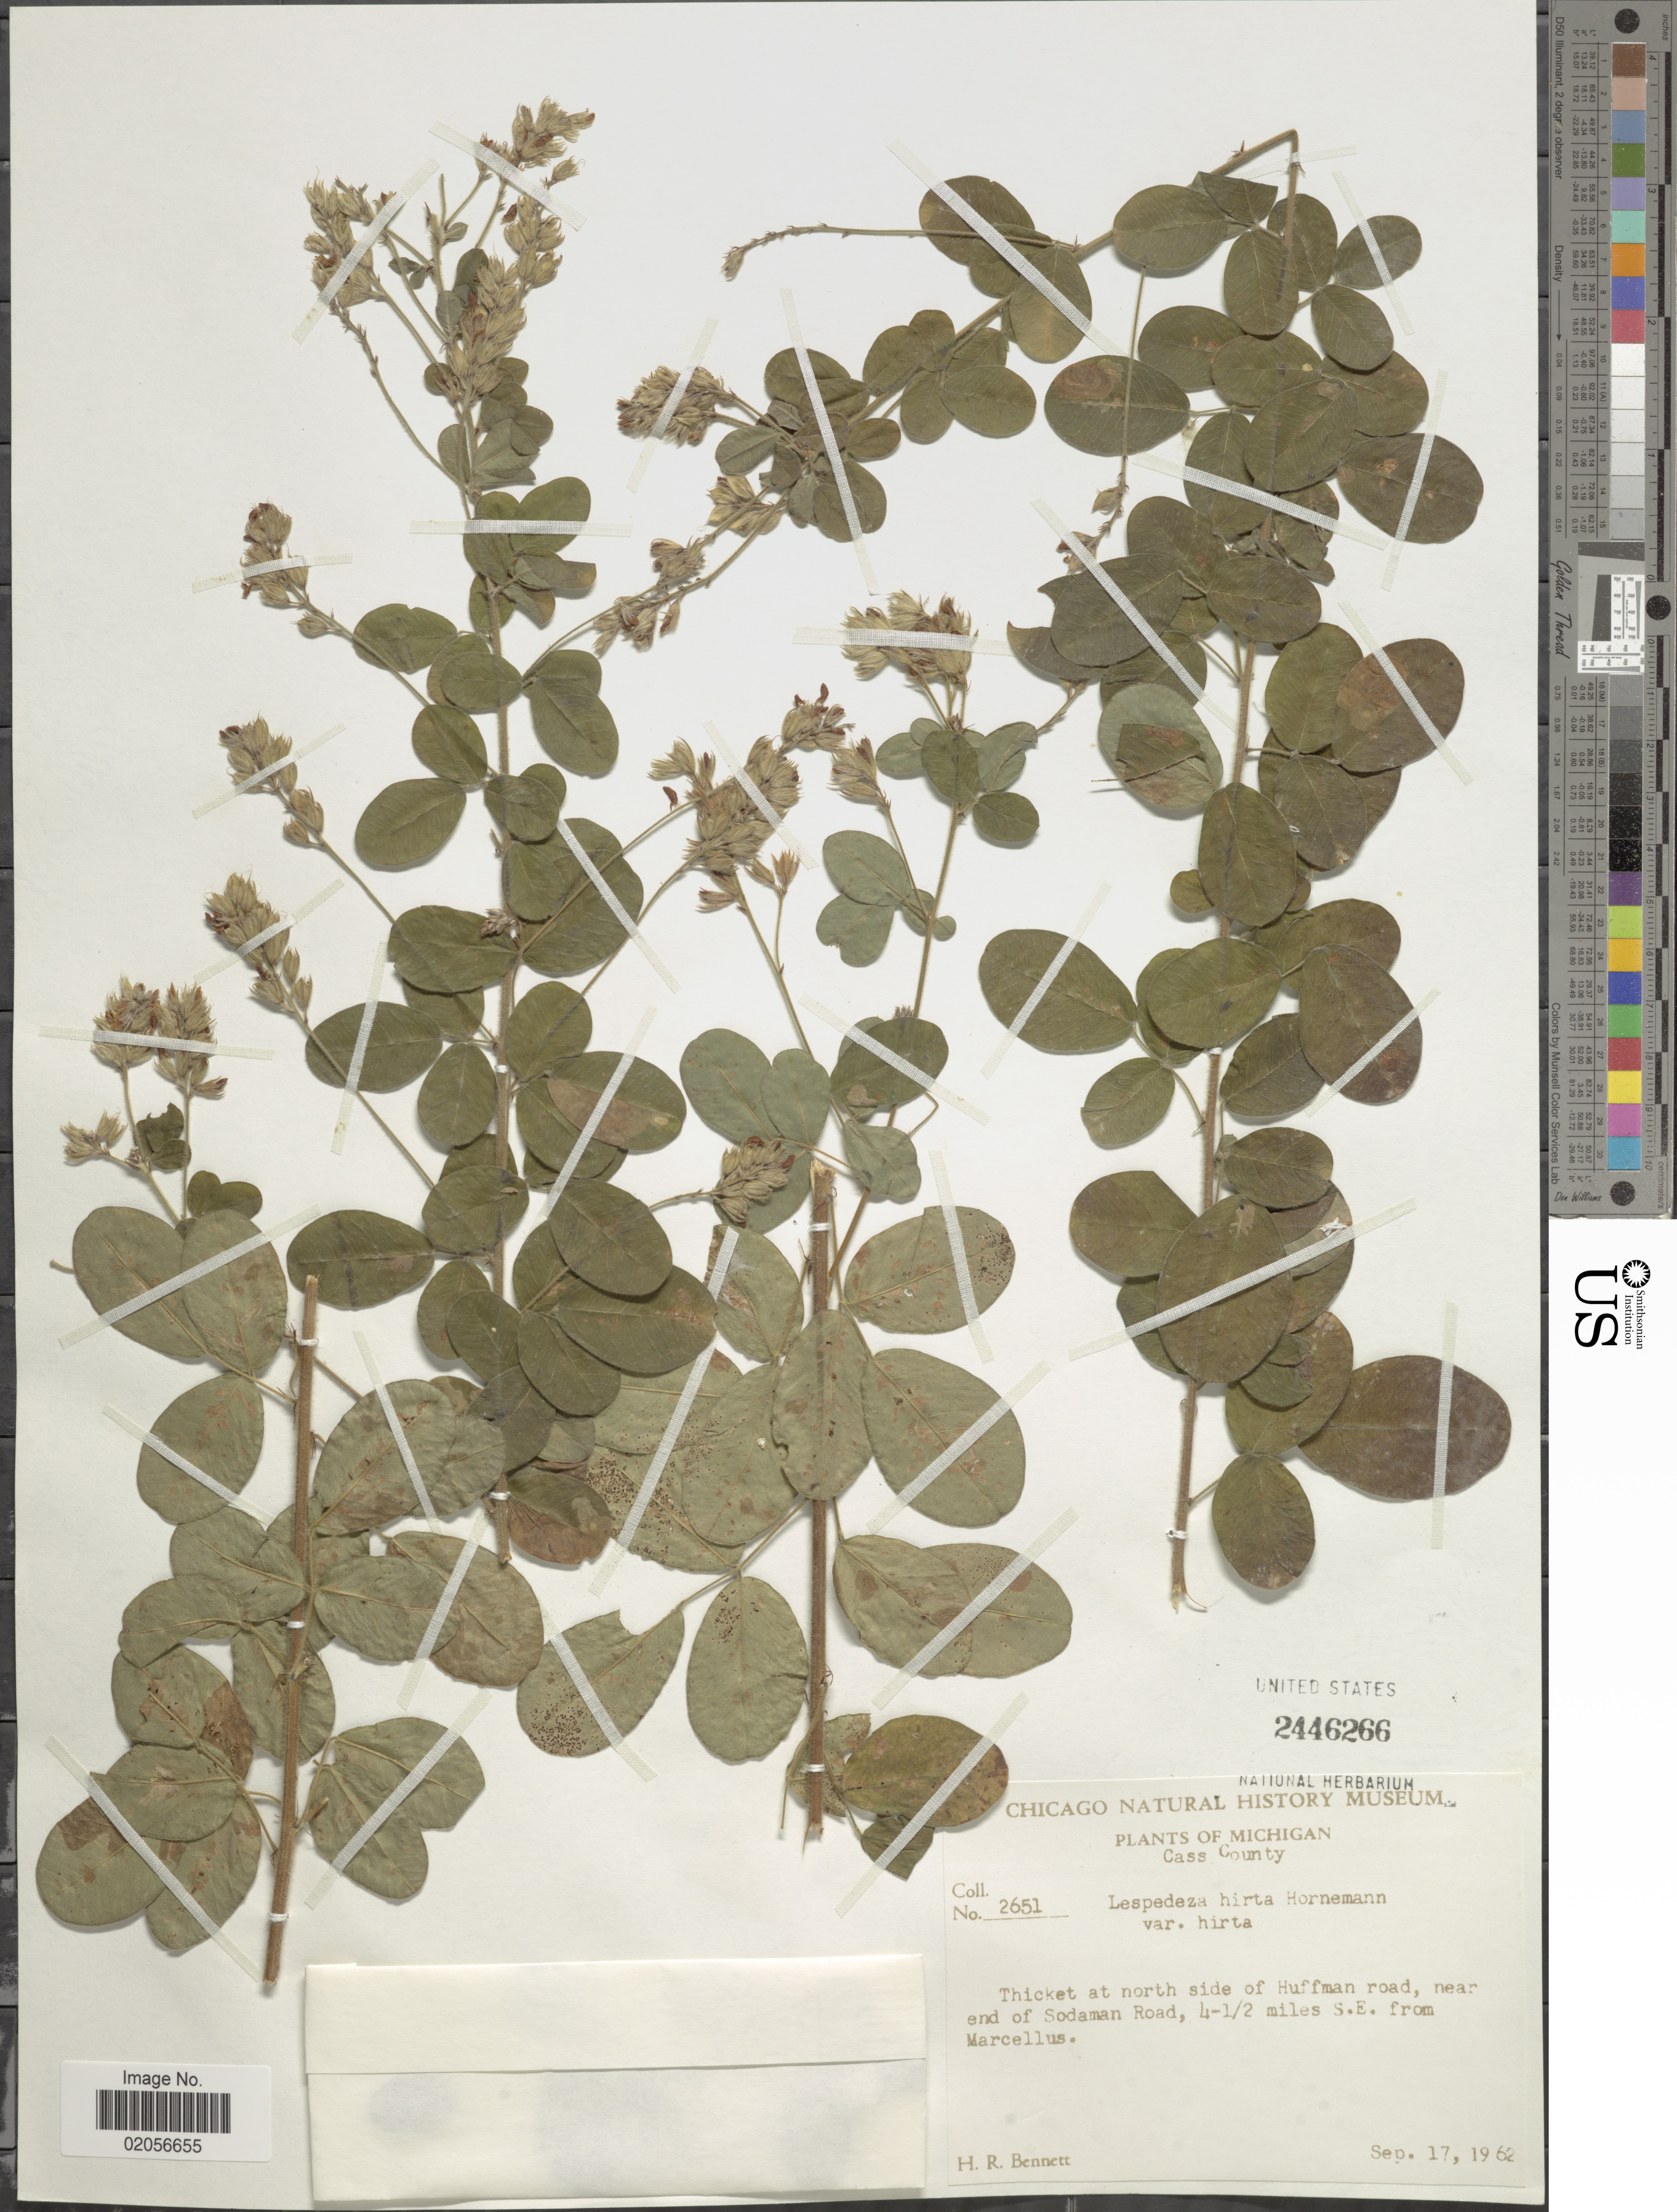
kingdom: Plantae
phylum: Tracheophyta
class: Magnoliopsida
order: Fabales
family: Fabaceae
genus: Lespedeza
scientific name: Lespedeza hirta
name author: (L.) Hornem.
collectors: H. R. Bennett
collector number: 2651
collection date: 1962-09-17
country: United States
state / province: Michigan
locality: Cass County, Thicket at north side of Huffman road, near end of Sodaman Road, 4-½ miles S.E. from Marcellus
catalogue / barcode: US 2446266